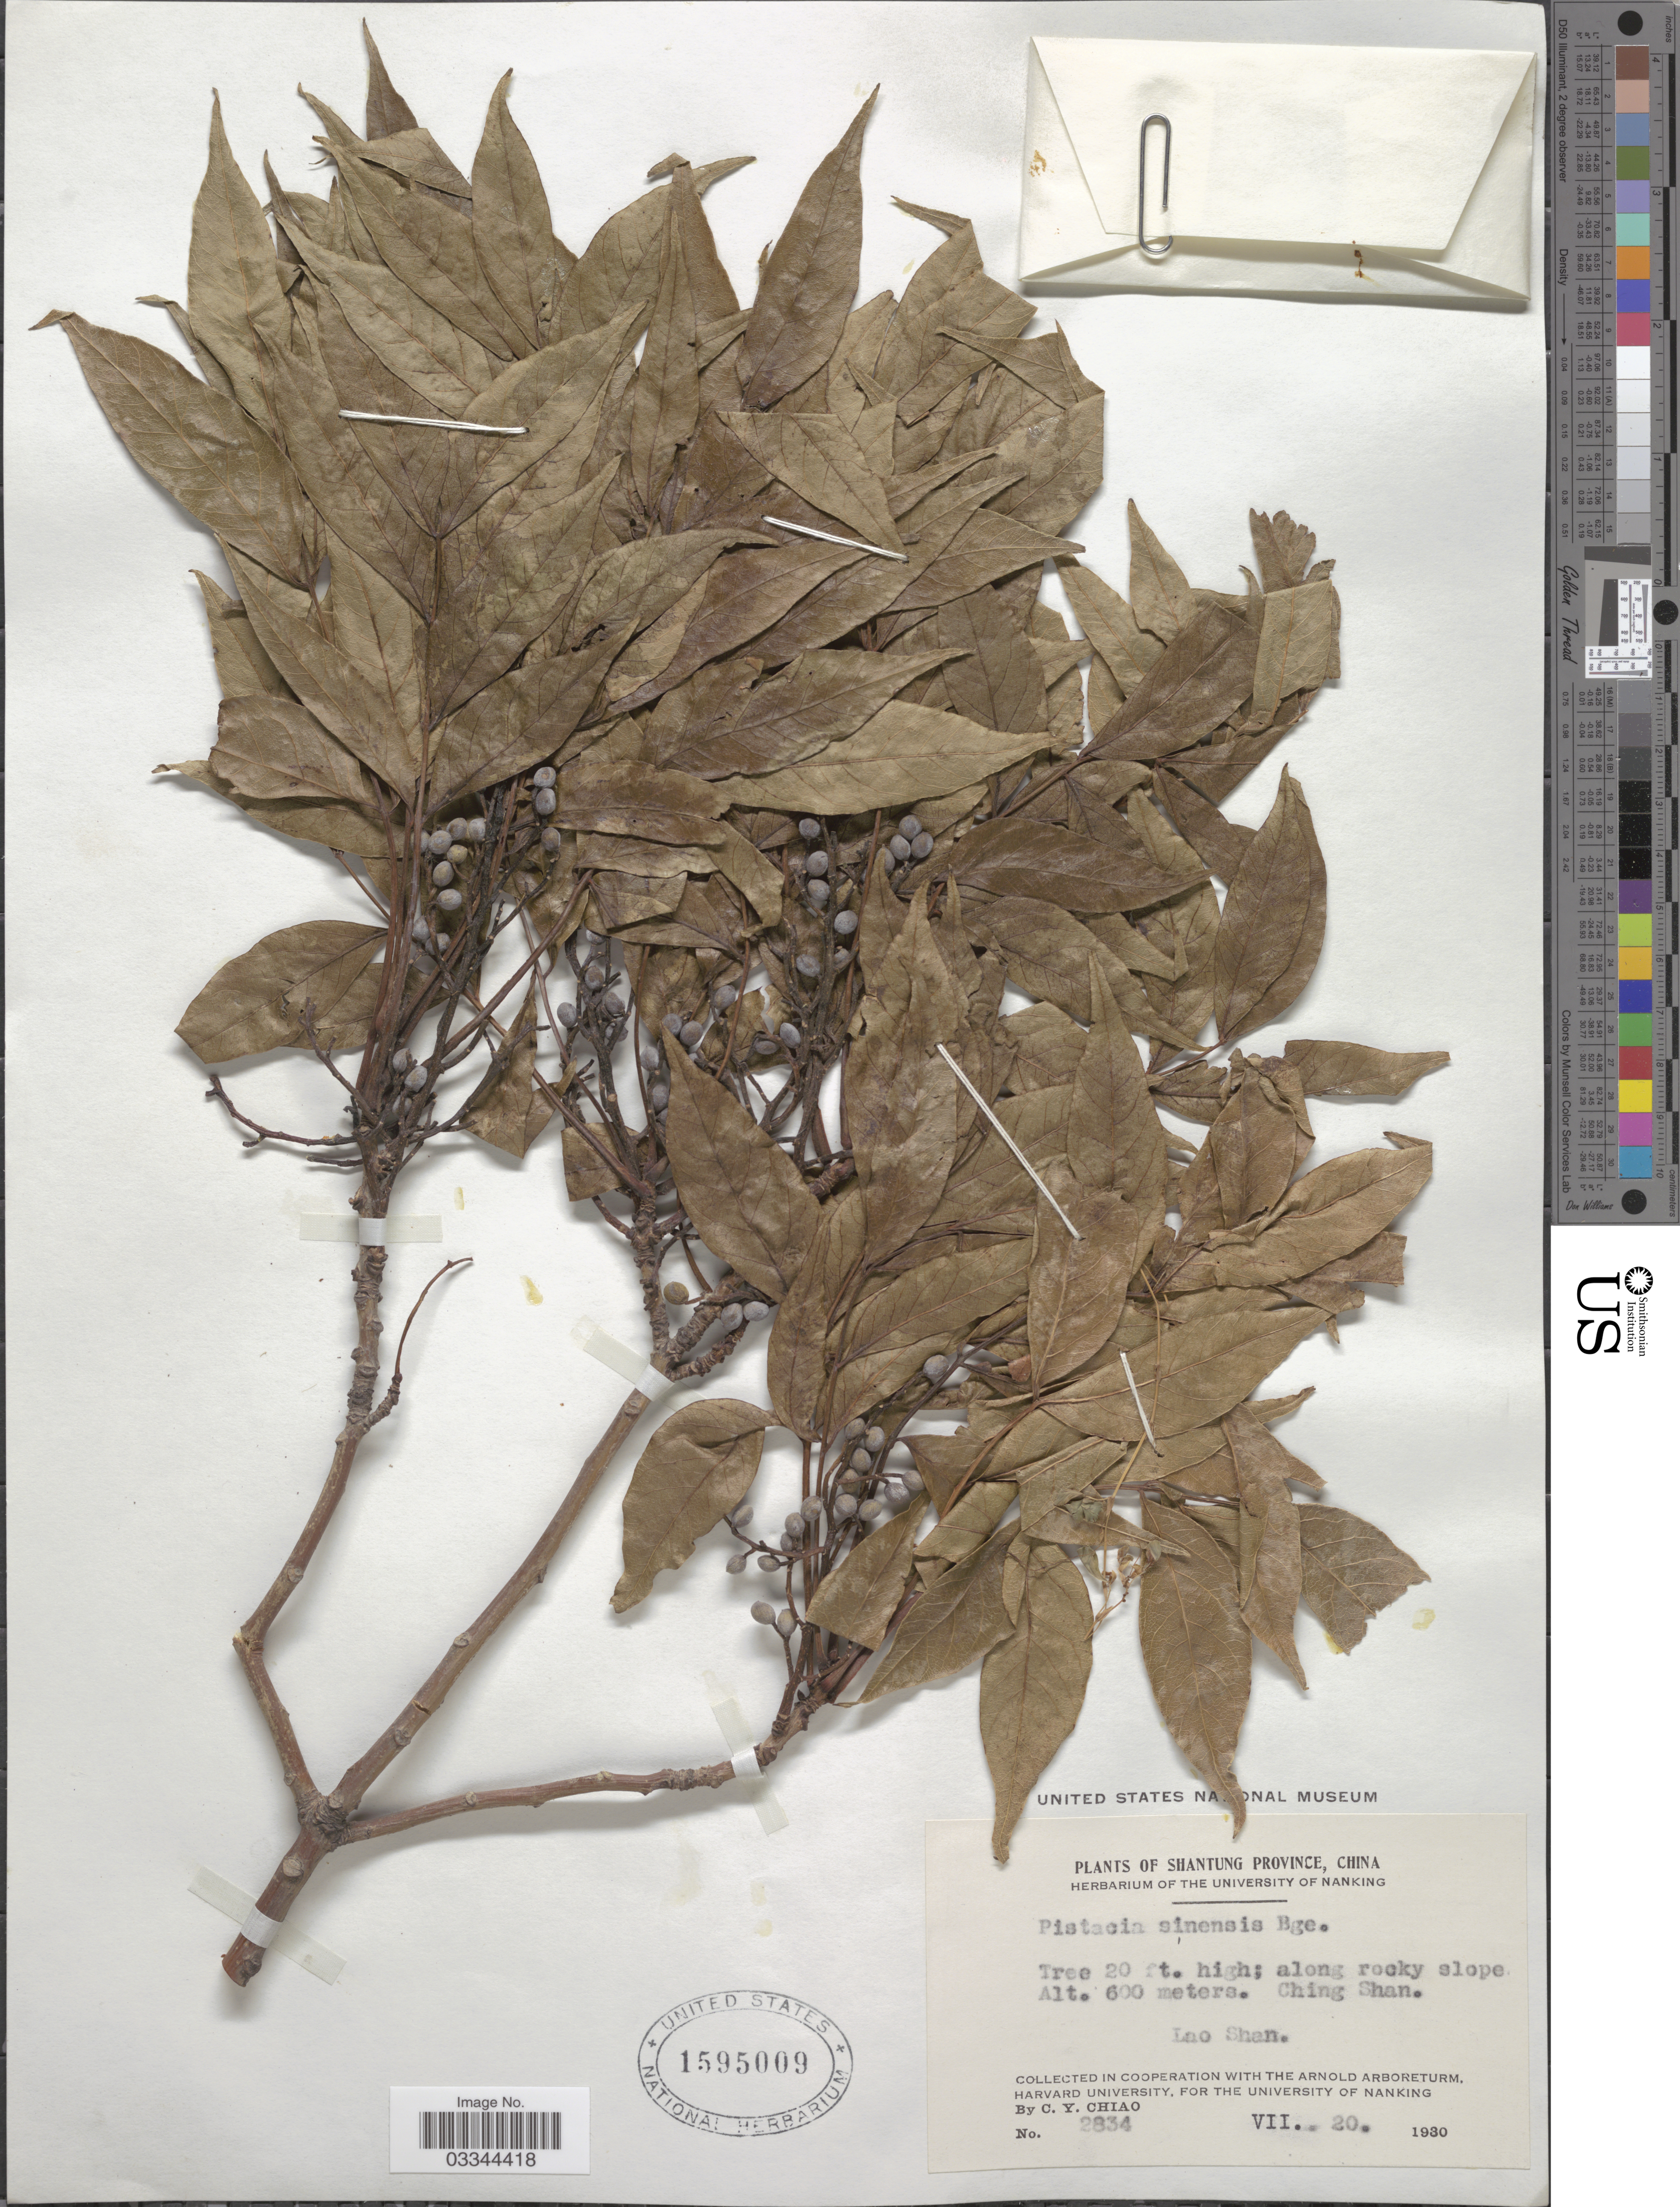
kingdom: Plantae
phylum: Tracheophyta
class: Magnoliopsida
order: Sapindales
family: Anacardiaceae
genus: Pistacia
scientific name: Pistacia chinensis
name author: Bunge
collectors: C. Y. Chiao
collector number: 2834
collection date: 1930-07-20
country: China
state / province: Shandong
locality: Shantung Province. Ching Shan. Lao Shan.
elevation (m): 600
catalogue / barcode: US 1595009